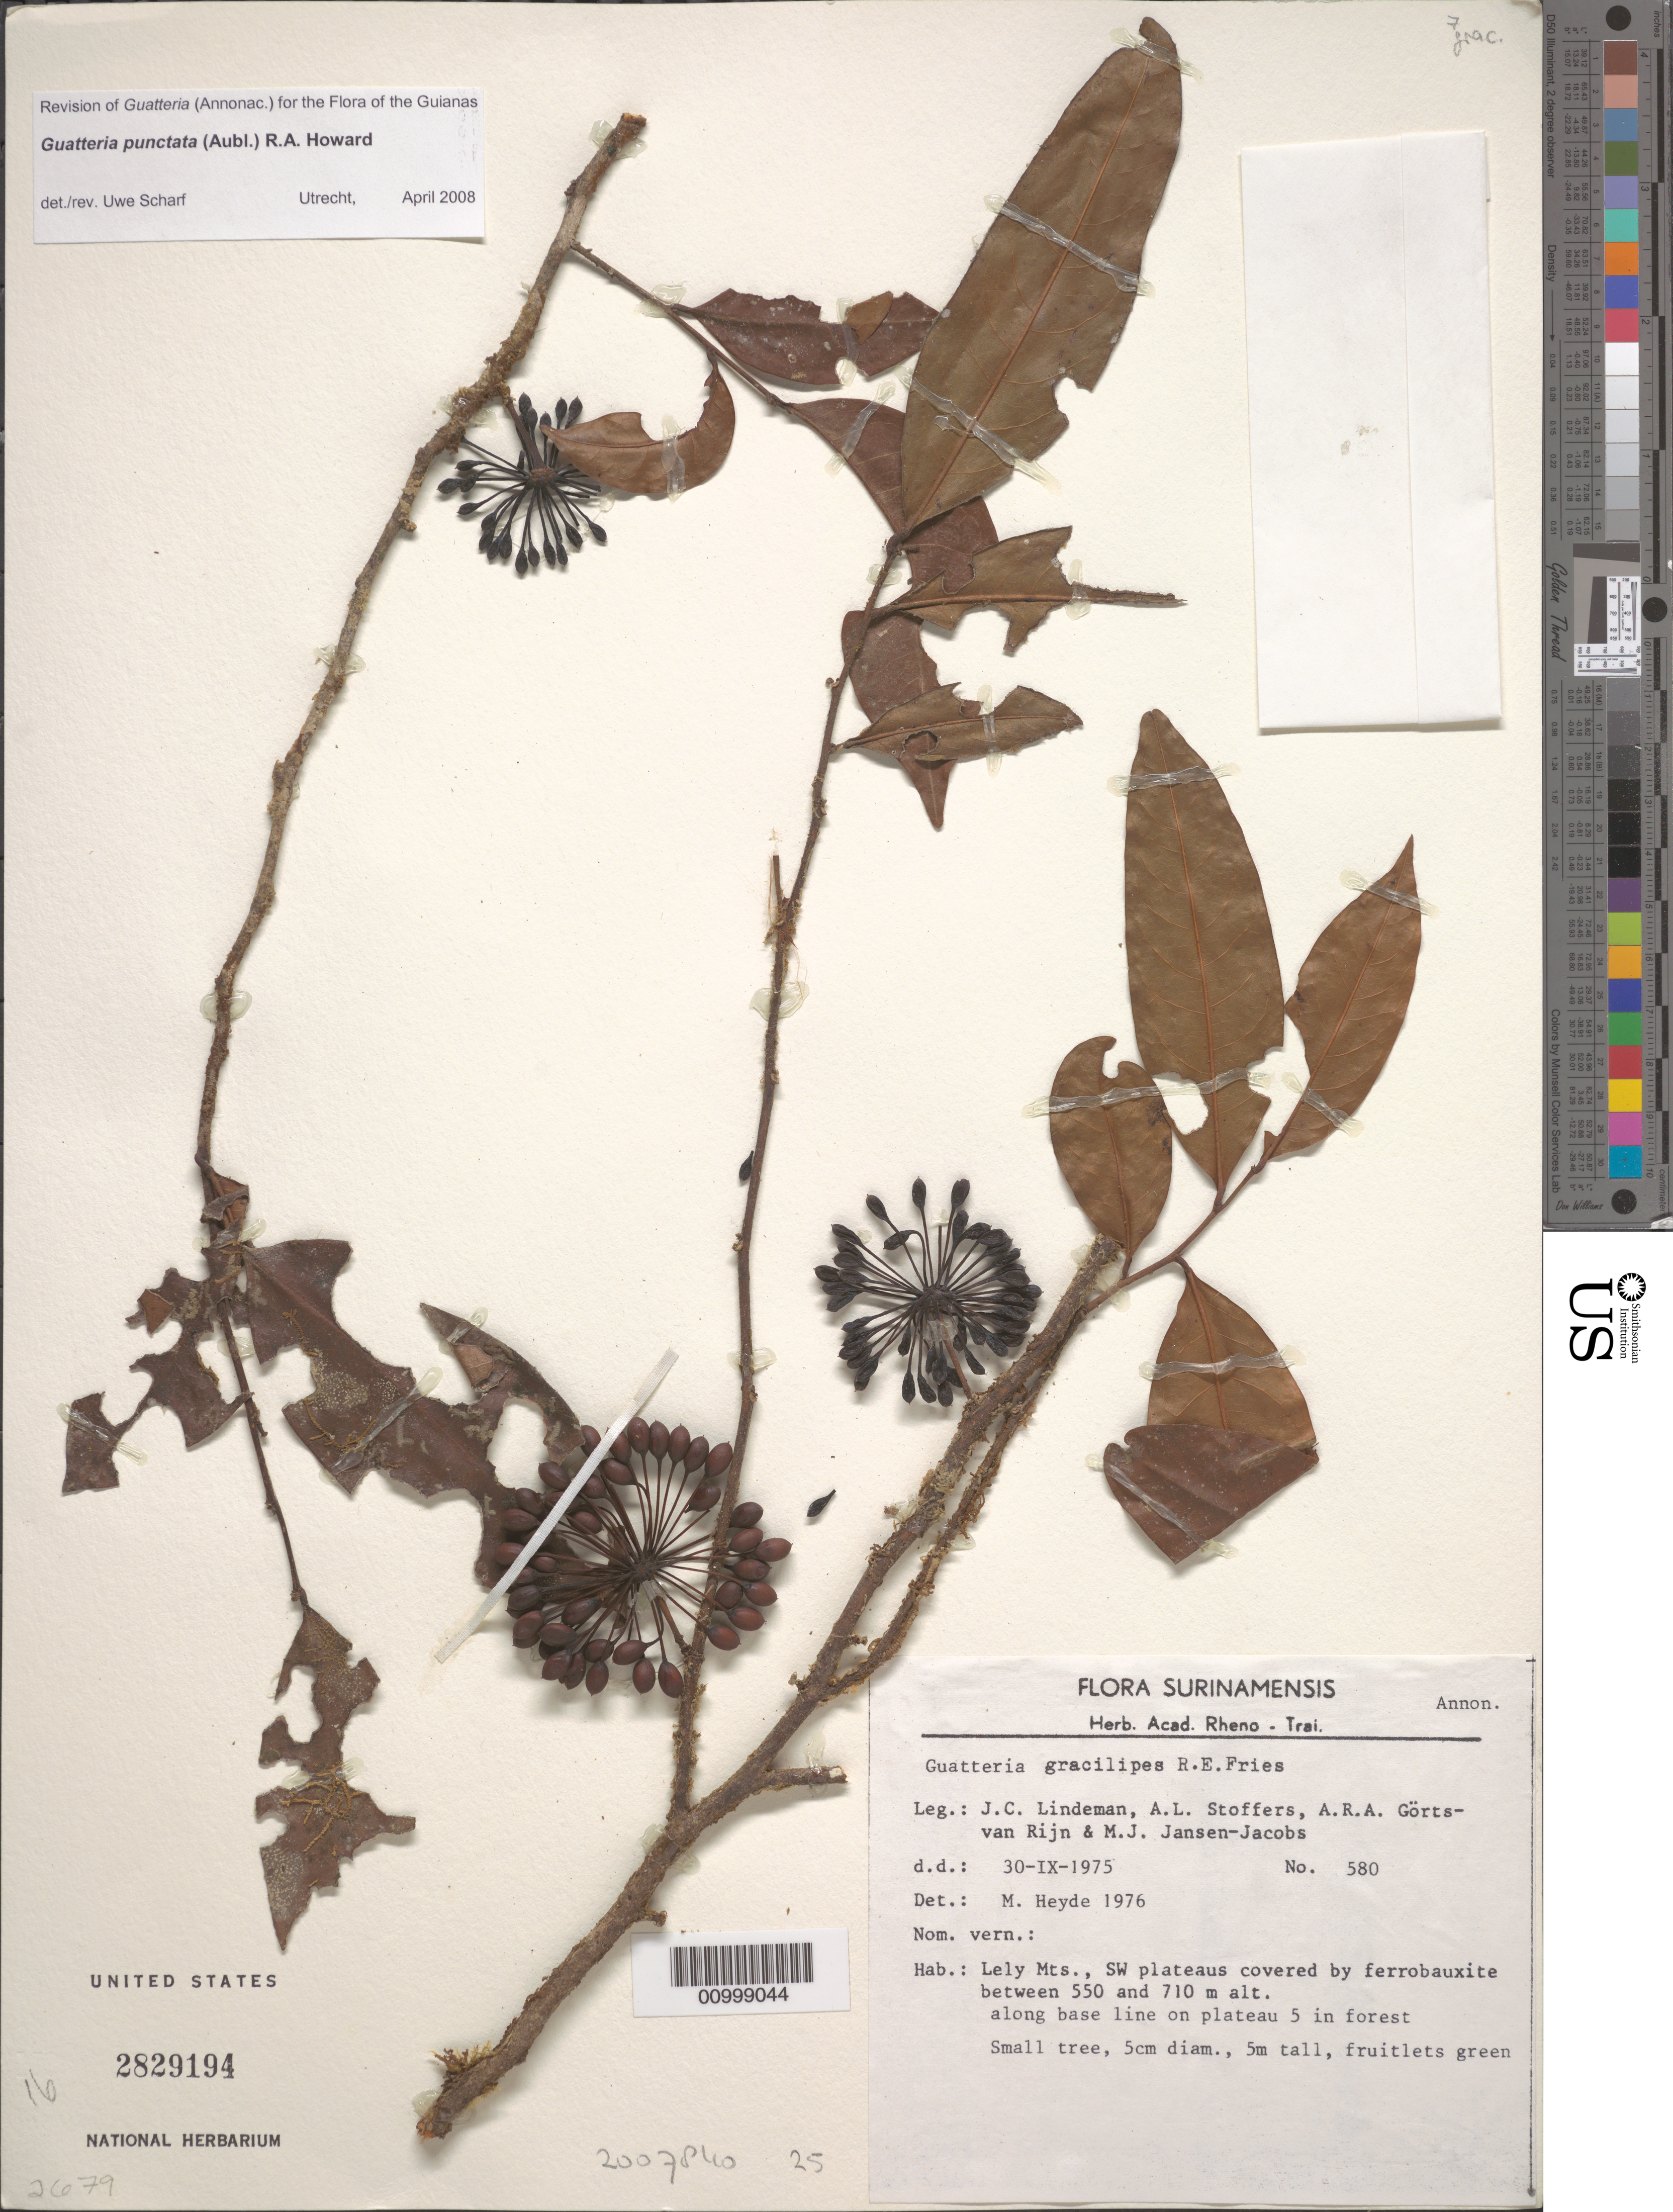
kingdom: Plantae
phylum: Tracheophyta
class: Magnoliopsida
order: Magnoliales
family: Annonaceae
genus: Guatteria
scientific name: Guatteria gracilipes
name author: R.E. Fr.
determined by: Heyde, N. M.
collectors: J. C. Lindeman, A. Stoffers, A. .R. A. Görts-van Rijn & M. J. Jansen-Jacobs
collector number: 580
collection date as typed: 30-Sep-75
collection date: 1975-09-30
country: Suriname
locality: Lely Mts., along base line on plateau 5 in forest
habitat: SW plateaus covered by ferrobauxite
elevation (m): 550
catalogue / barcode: US 2829194